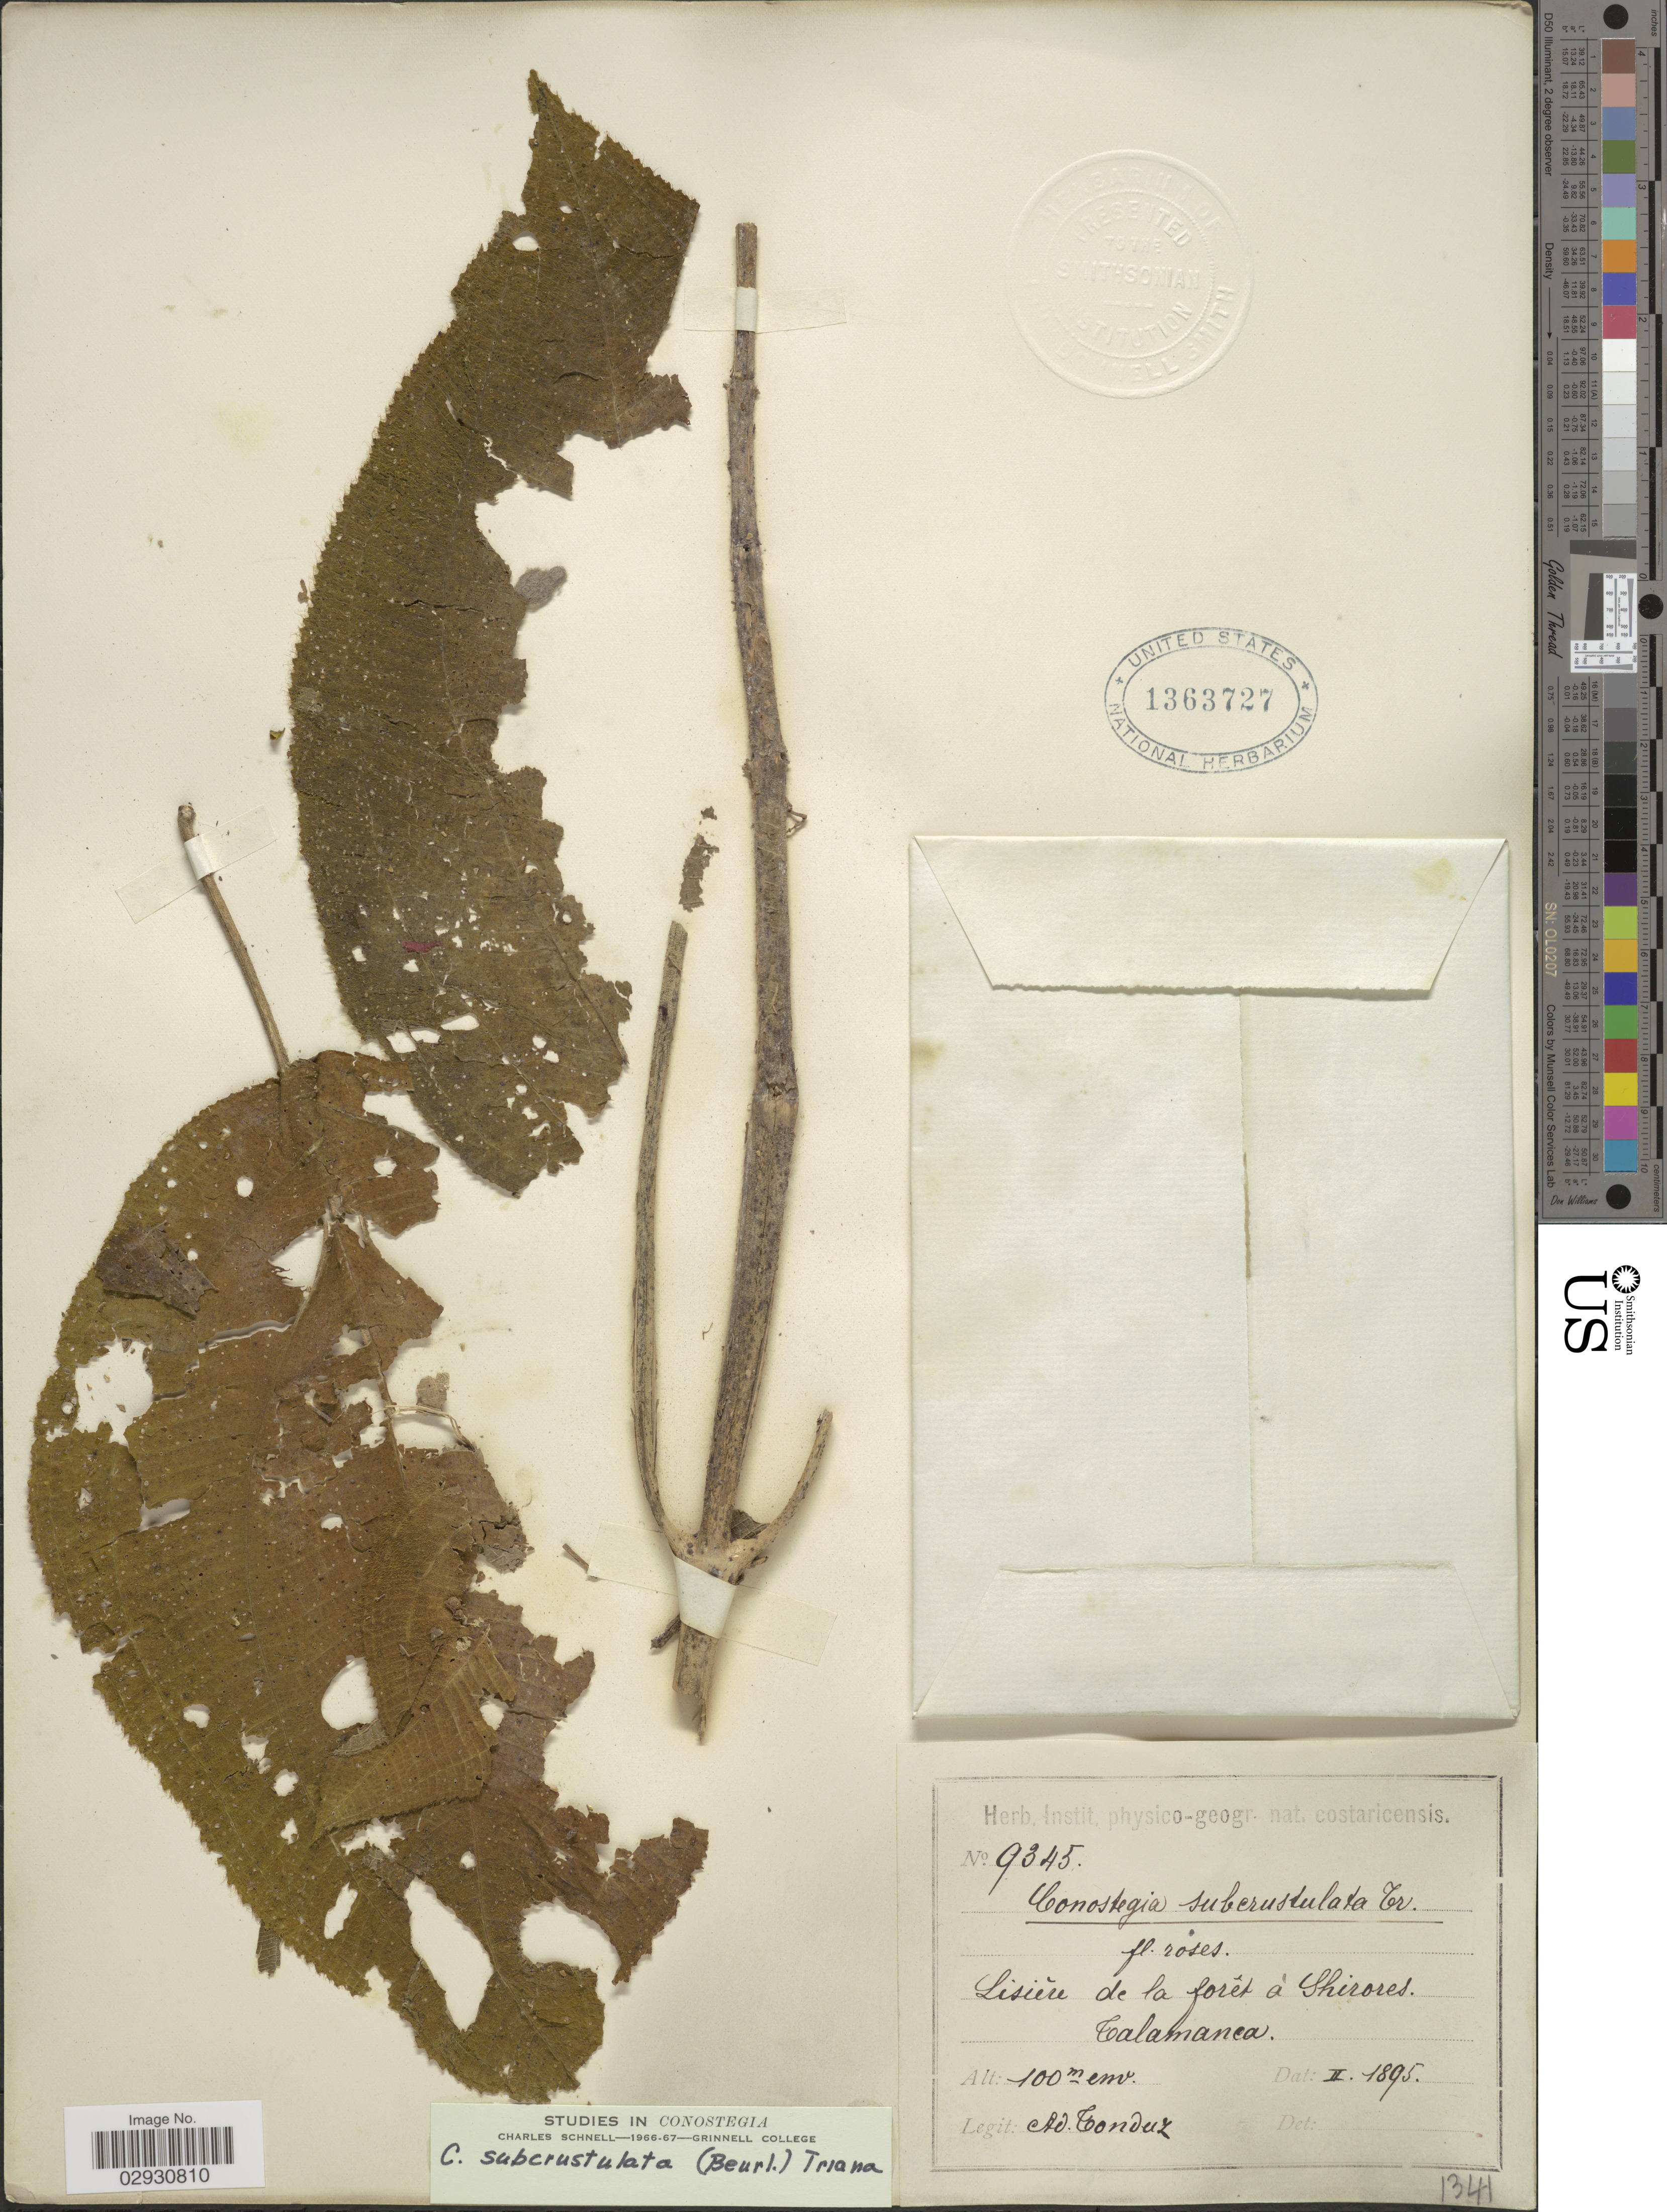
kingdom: Plantae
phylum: Tracheophyta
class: Magnoliopsida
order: Myrtales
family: Melastomataceae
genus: Conostegia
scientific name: Conostegia subcrustulata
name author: (Beurl.) Triana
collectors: A. Tonduz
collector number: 9345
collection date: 1895-02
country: Costa Rica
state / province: Limón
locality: Lisiӗre de la forêt à Shirores. Talamanca.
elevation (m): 100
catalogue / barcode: US 1363727